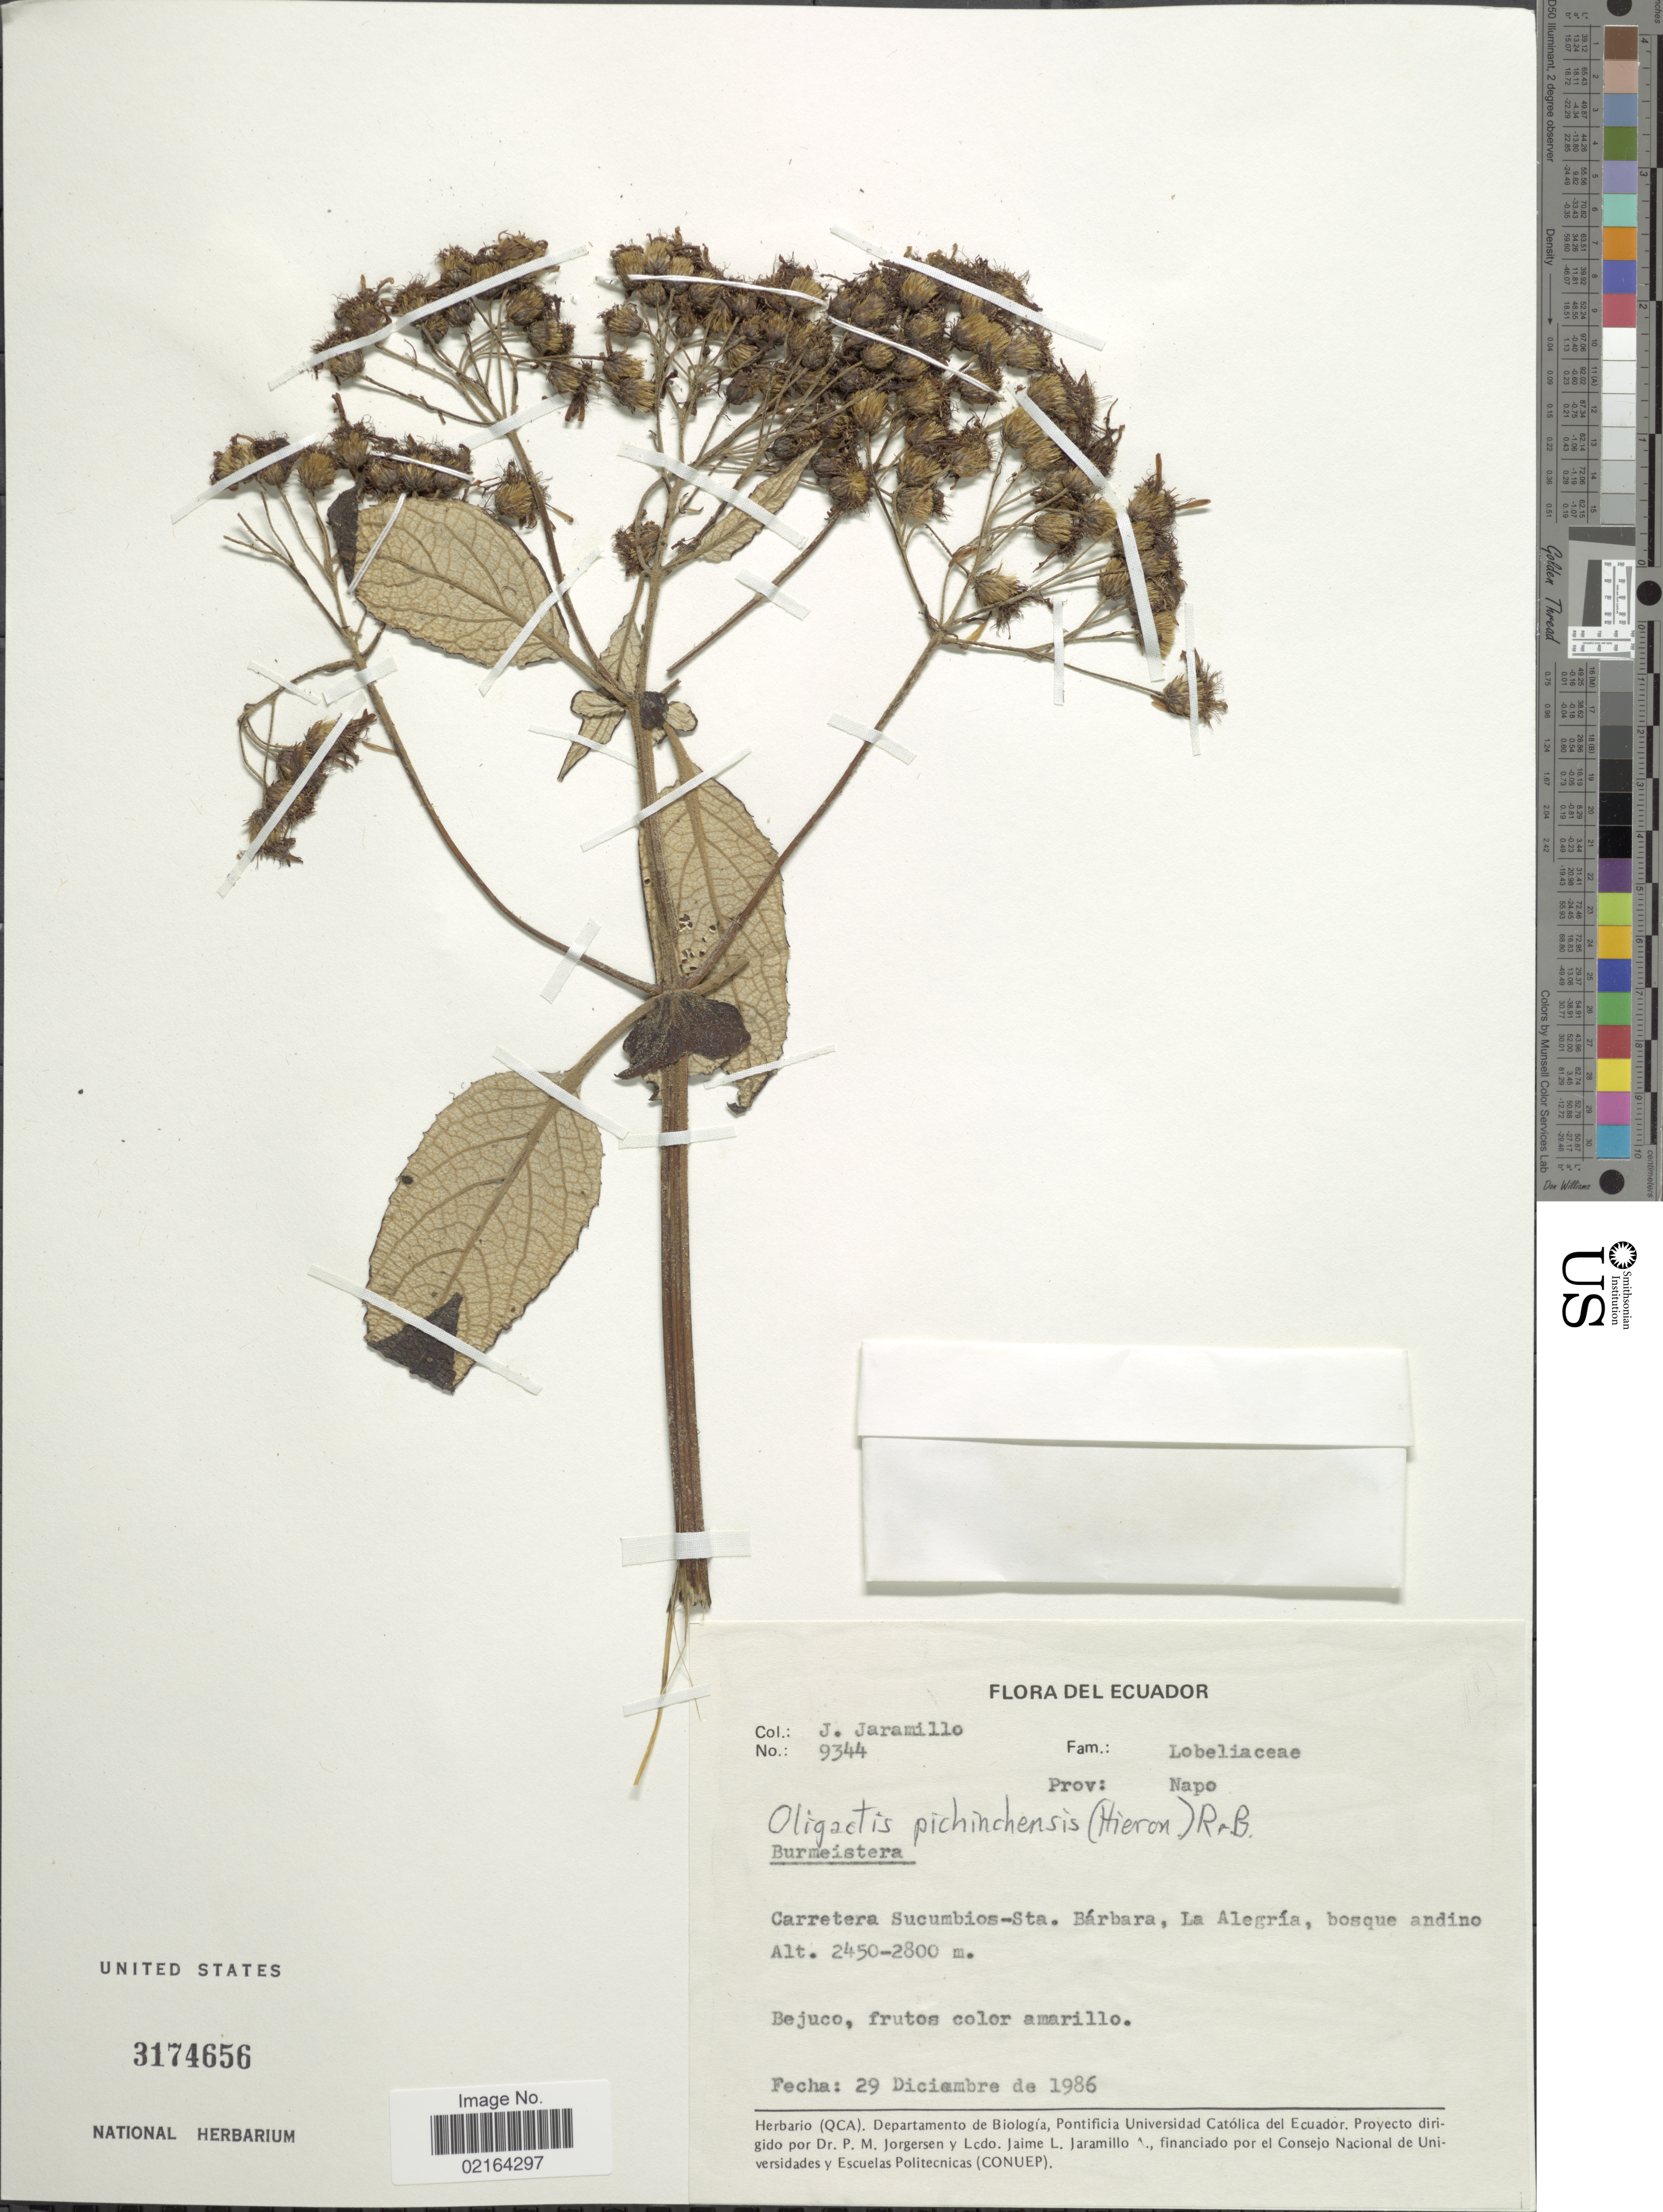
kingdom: Plantae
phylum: Tracheophyta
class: Magnoliopsida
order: Asterales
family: Asteraceae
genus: Sampera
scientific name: Sampera pichinichensis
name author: (Hieron.) V.A. Funk & H. Rob.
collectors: J. Jaramillo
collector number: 9344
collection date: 1986-12-29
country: Ecuador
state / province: Napo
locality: Prov. Napo, Carretera Sucumbois-Sta. Barbara, La Alegria, bosque andino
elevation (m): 2450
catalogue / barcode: US 3174656